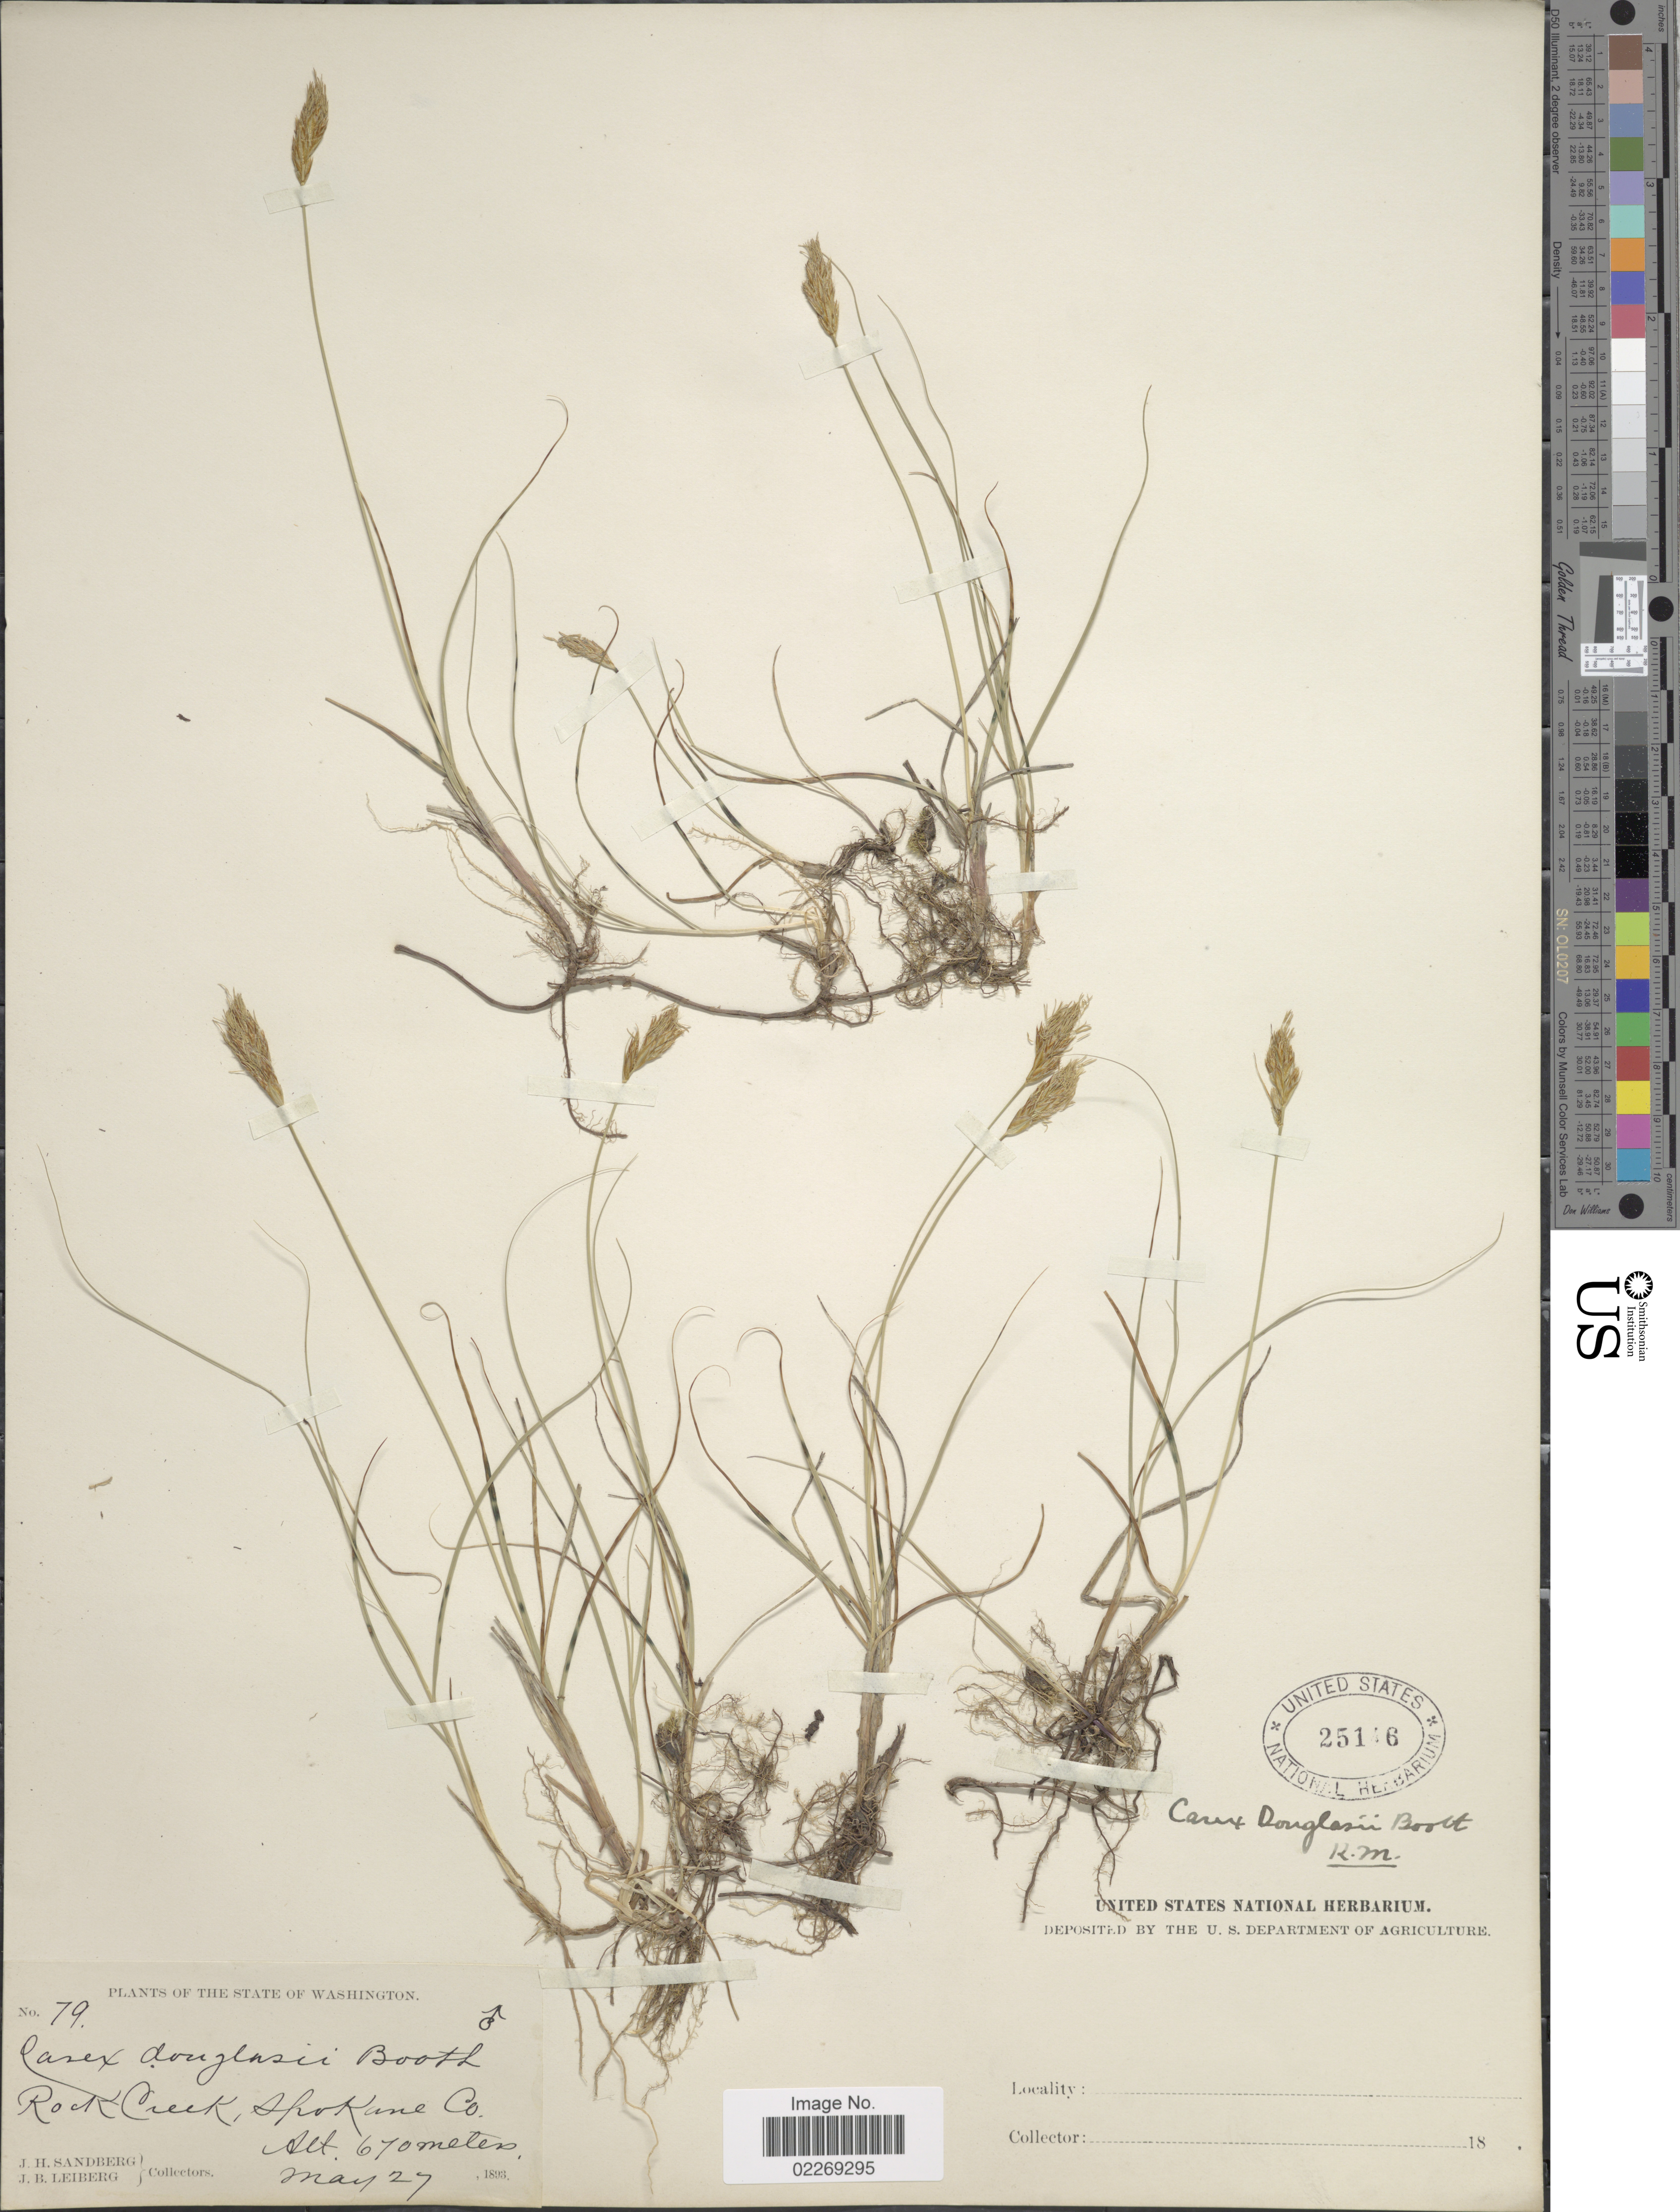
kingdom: Plantae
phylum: Tracheophyta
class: Liliopsida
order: Poales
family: Cyperaceae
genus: Carex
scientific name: Carex douglasii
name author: Boott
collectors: J. H. Sandberg & J. B. Leiberg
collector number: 79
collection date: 1893-05-27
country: United States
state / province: Washington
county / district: Spokane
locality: Rock Creek, Spokane Co.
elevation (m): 670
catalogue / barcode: US 25146